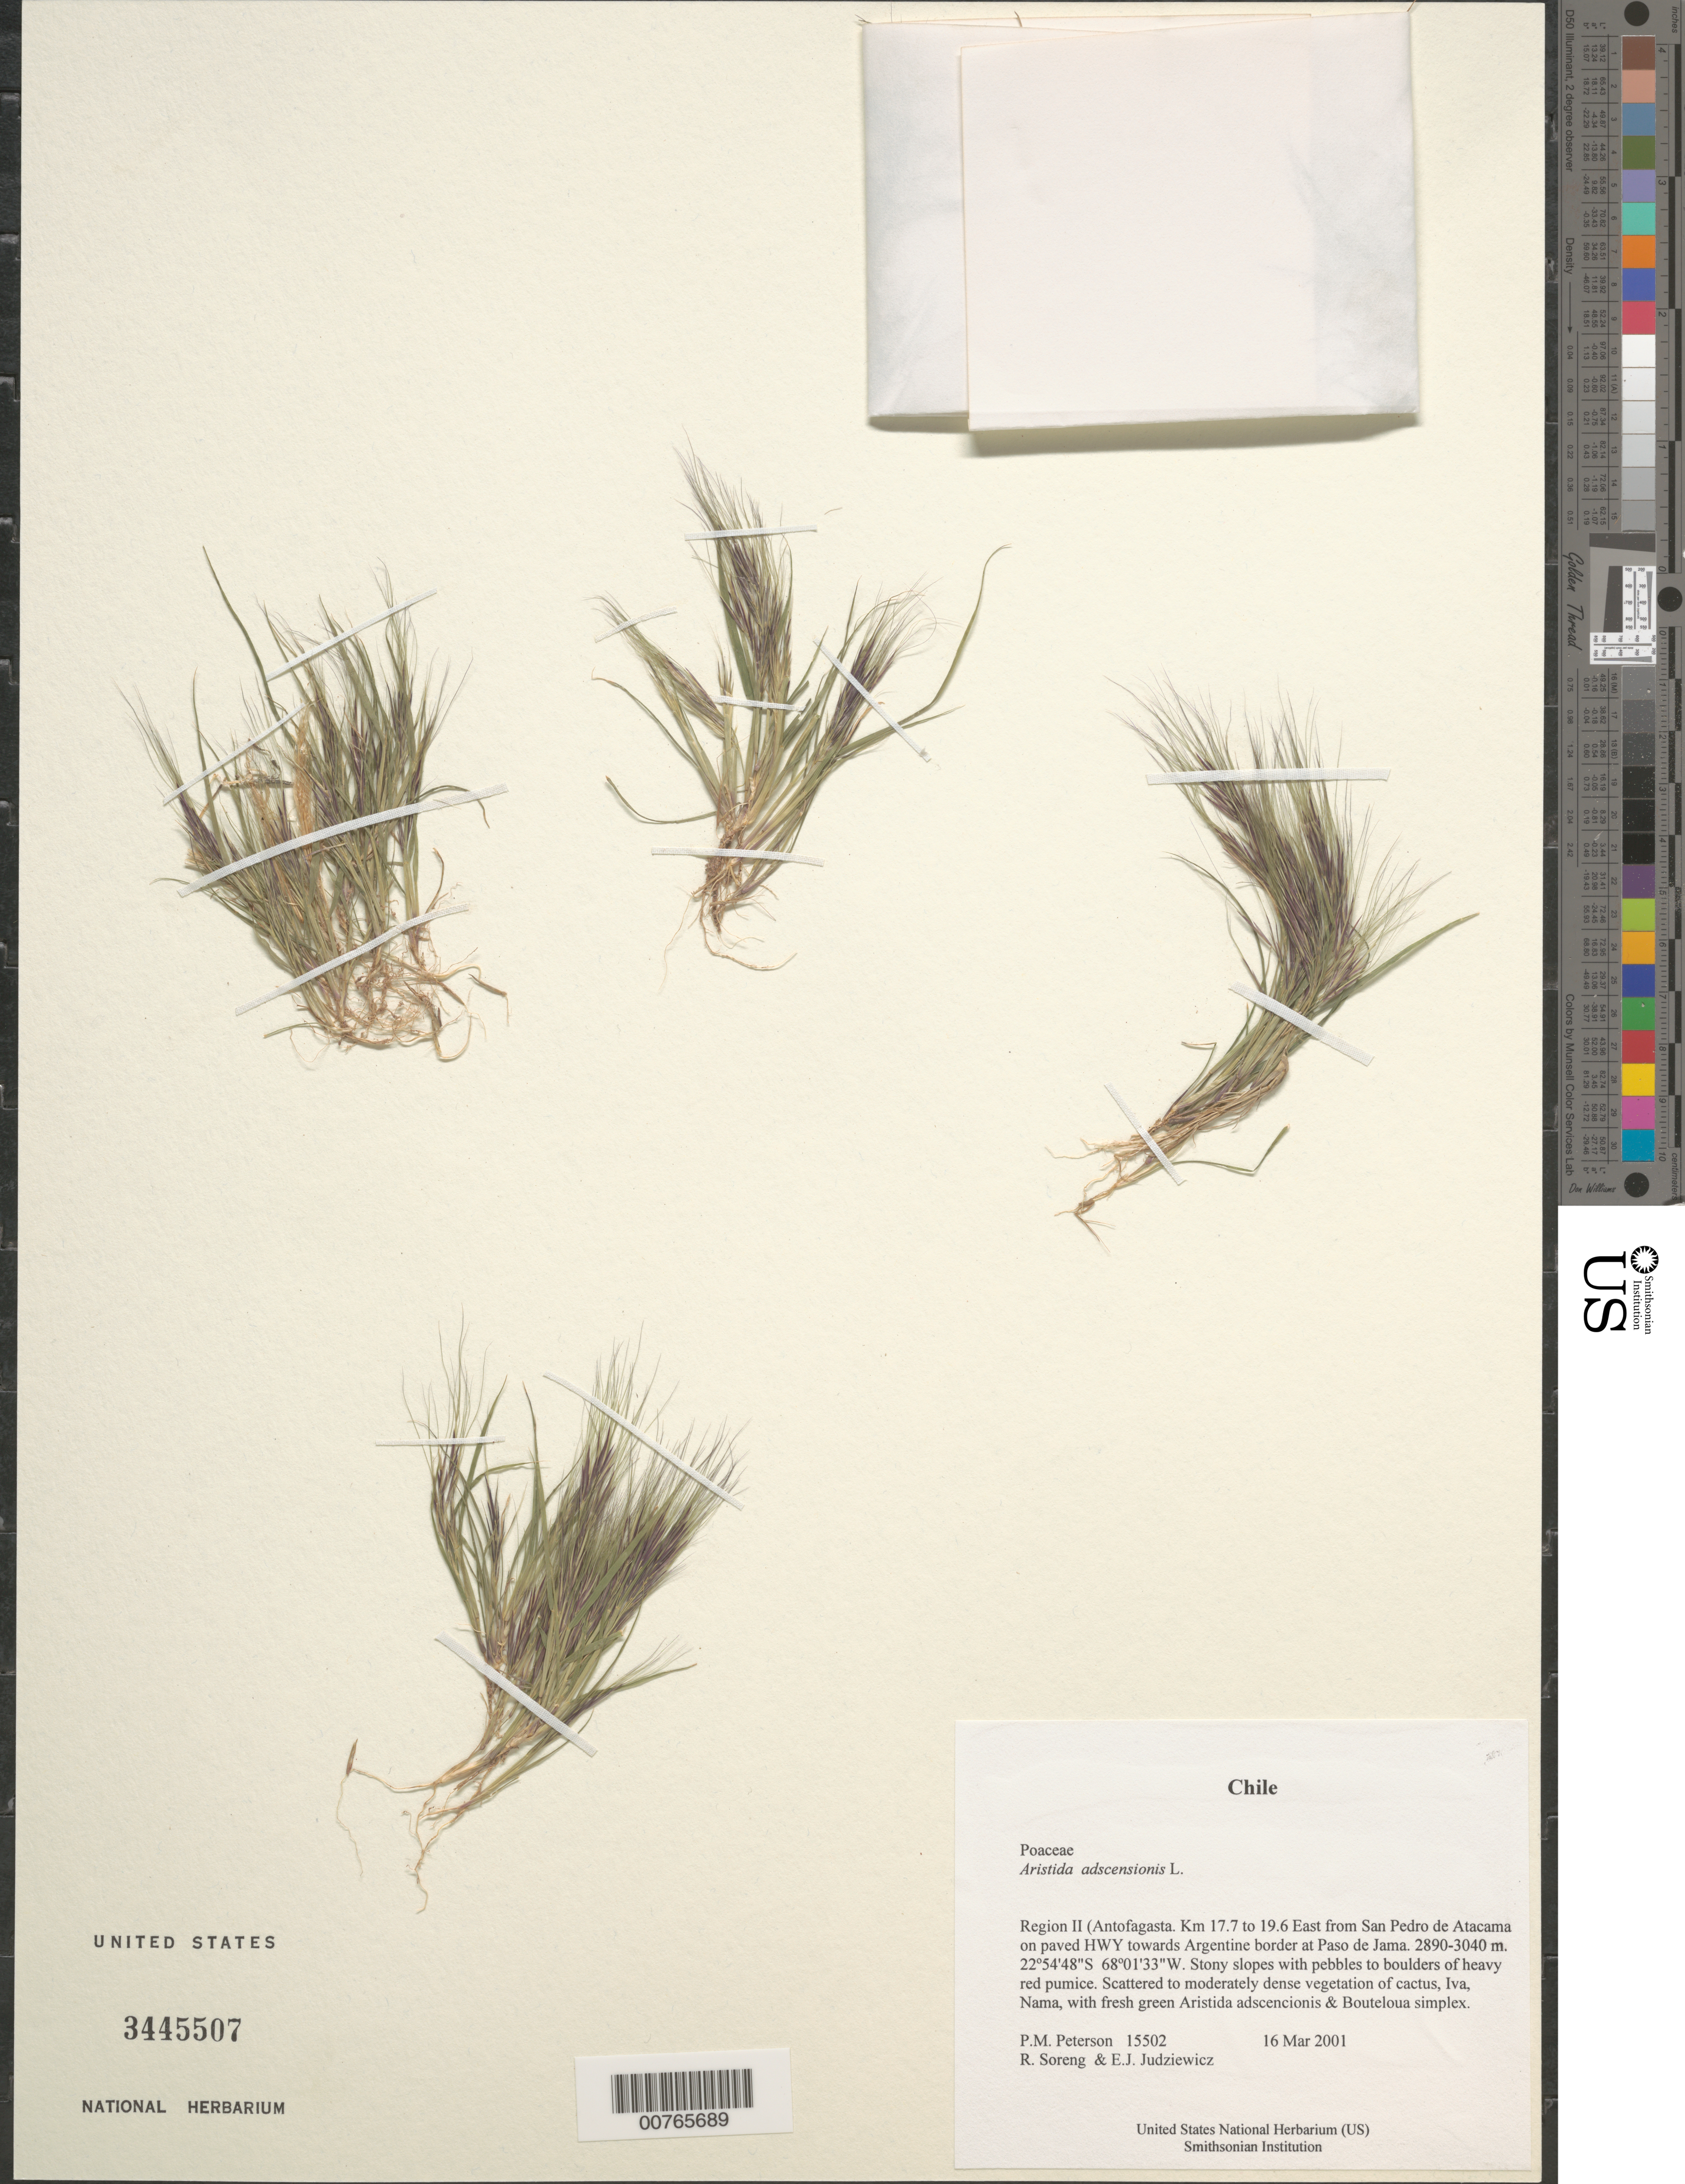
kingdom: Plantae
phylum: Tracheophyta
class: Liliopsida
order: Poales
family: Poaceae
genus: Aristida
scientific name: Aristida adscensionis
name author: L.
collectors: P. M. Peterson, R. J. Soreng & E. J. Judziewicz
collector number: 15502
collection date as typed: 16 Mar 2001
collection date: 2001-03-16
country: Chile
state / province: Antofagasta (II)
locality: Km 17.7 to 19.6 East from San Pedro de Atacama on paved HWY towards Argentine border at Paso de Jama.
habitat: Stony slopes with pebbles to boulders of heavy red pumice.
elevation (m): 2890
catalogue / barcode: US 3445507